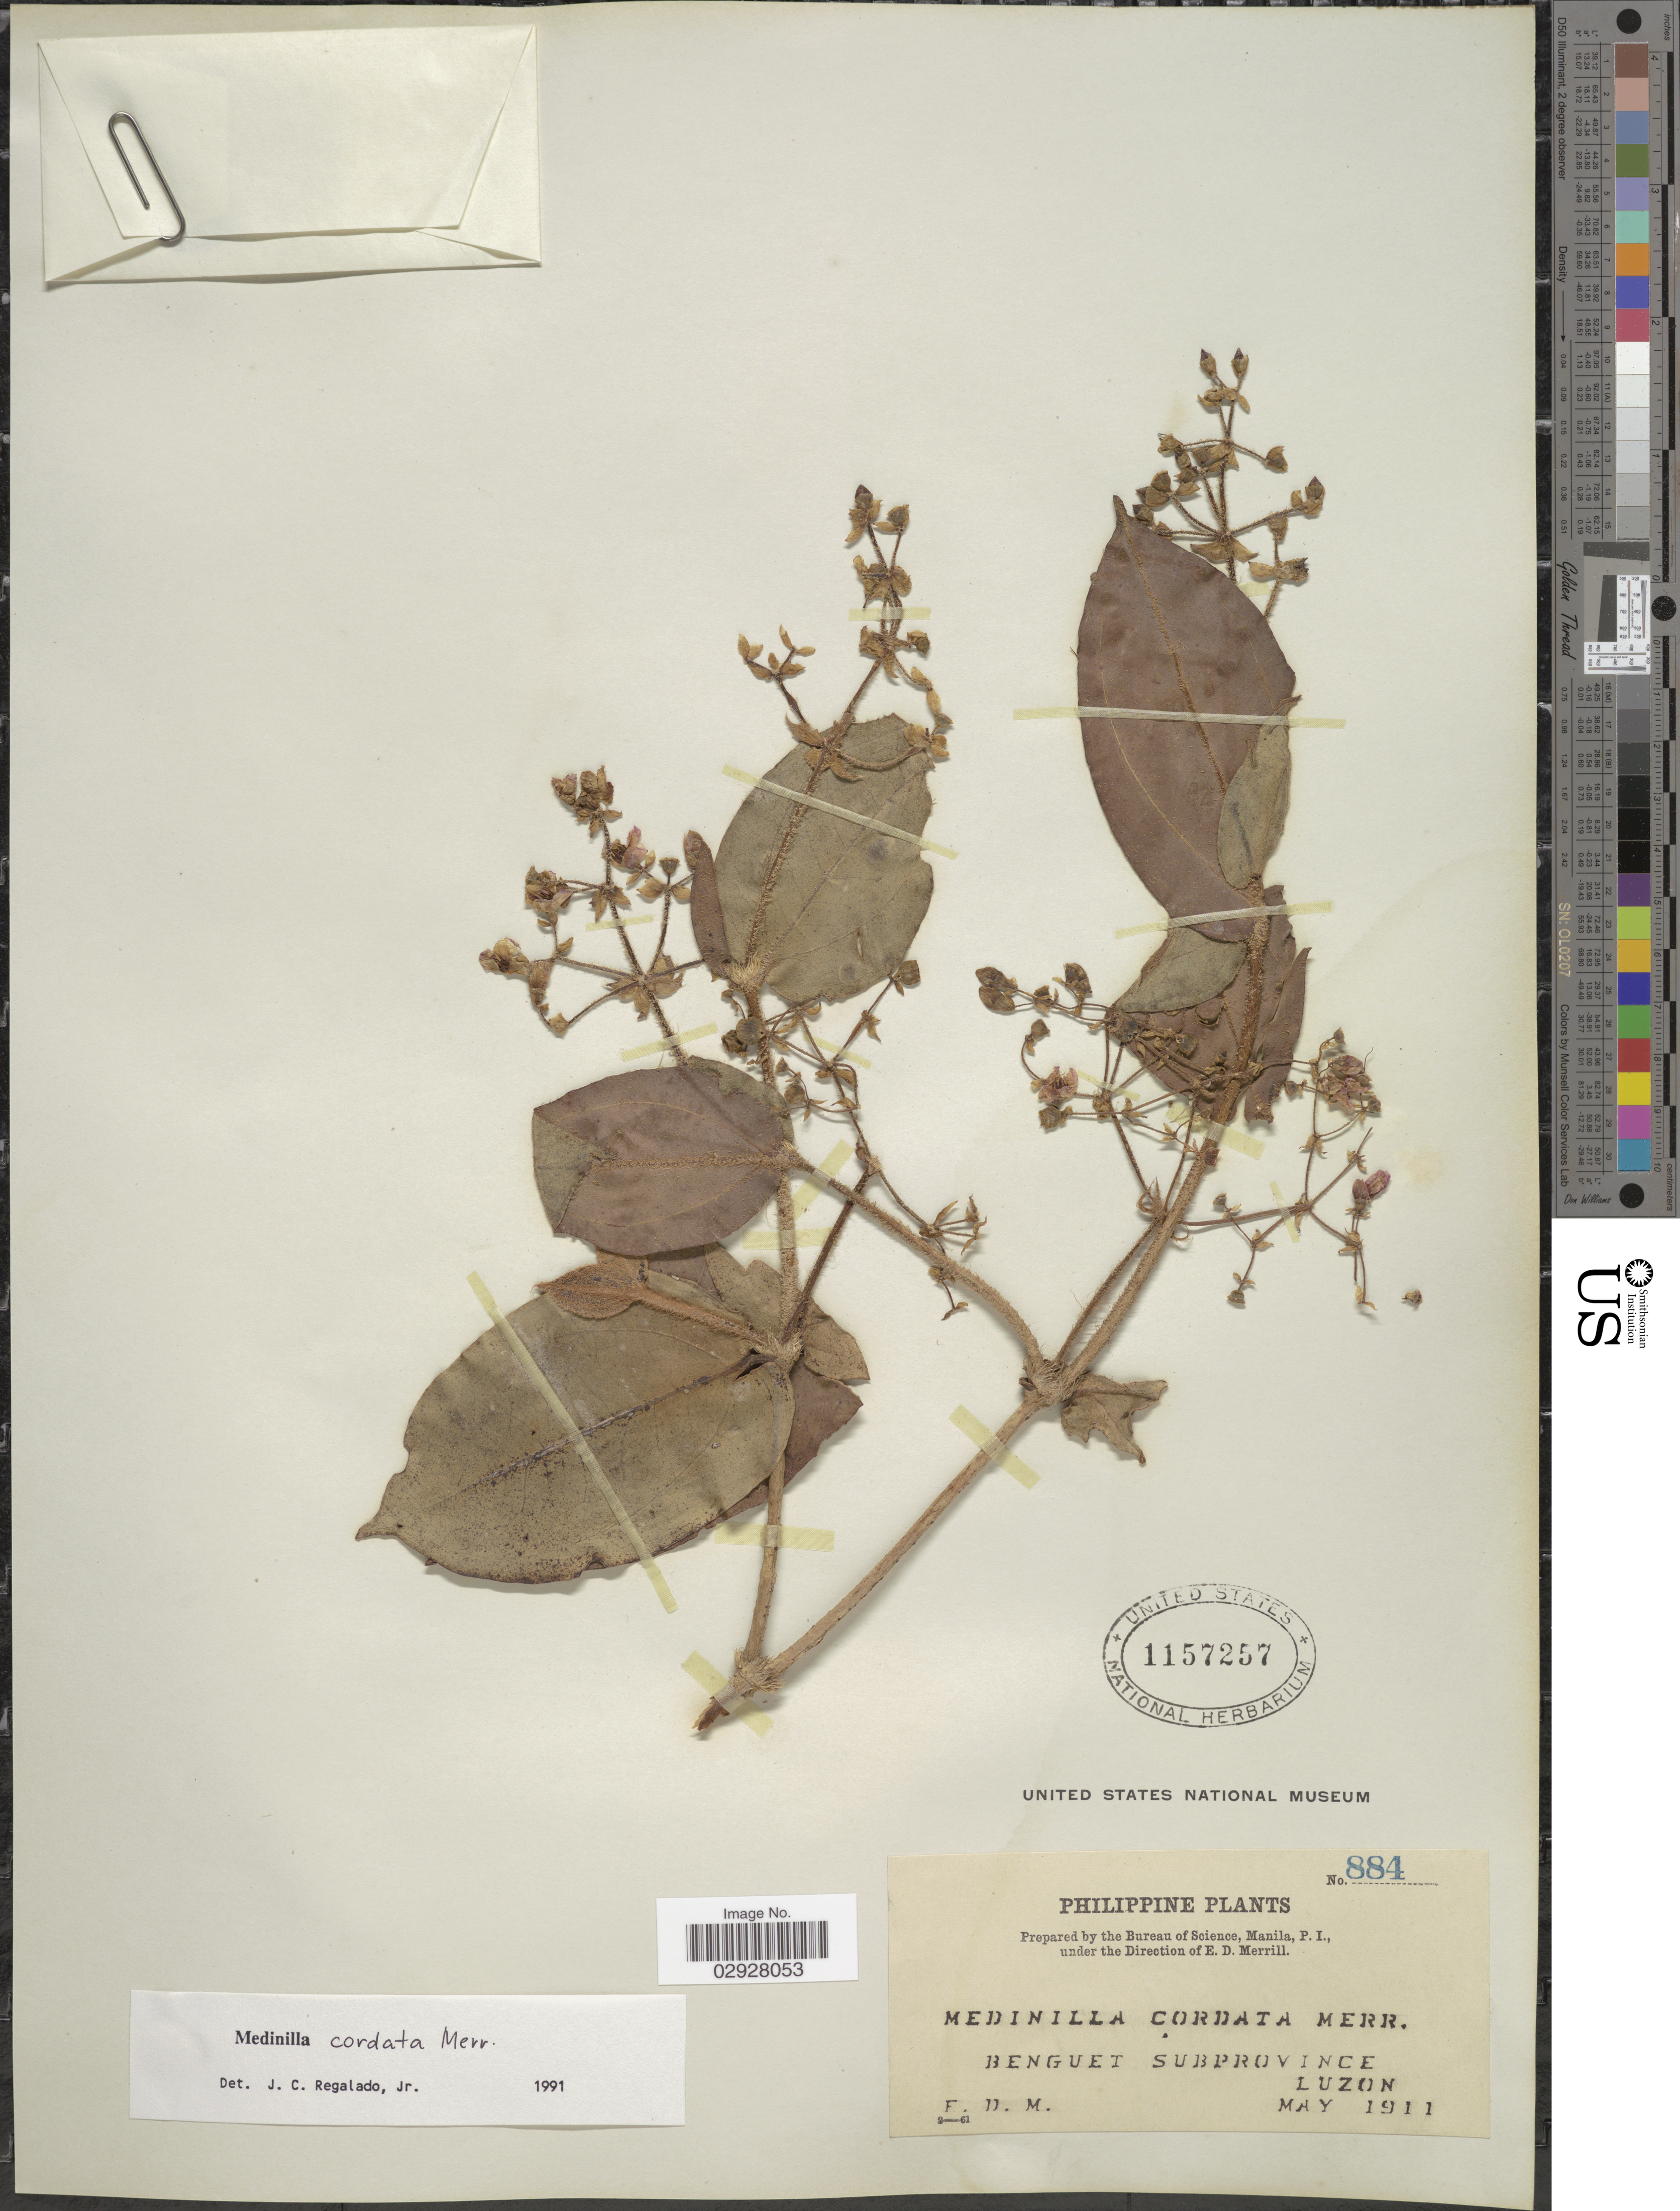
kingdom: Plantae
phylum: Tracheophyta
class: Magnoliopsida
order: Myrtales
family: Melastomataceae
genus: Medinilla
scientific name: Medinilla cordata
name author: Merr.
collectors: E. D. Merrill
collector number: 884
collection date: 1911-05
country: Philippines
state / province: Cordillera (Administrative Region)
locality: Benguet Subprovince, Luzon.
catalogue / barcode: US 1157267